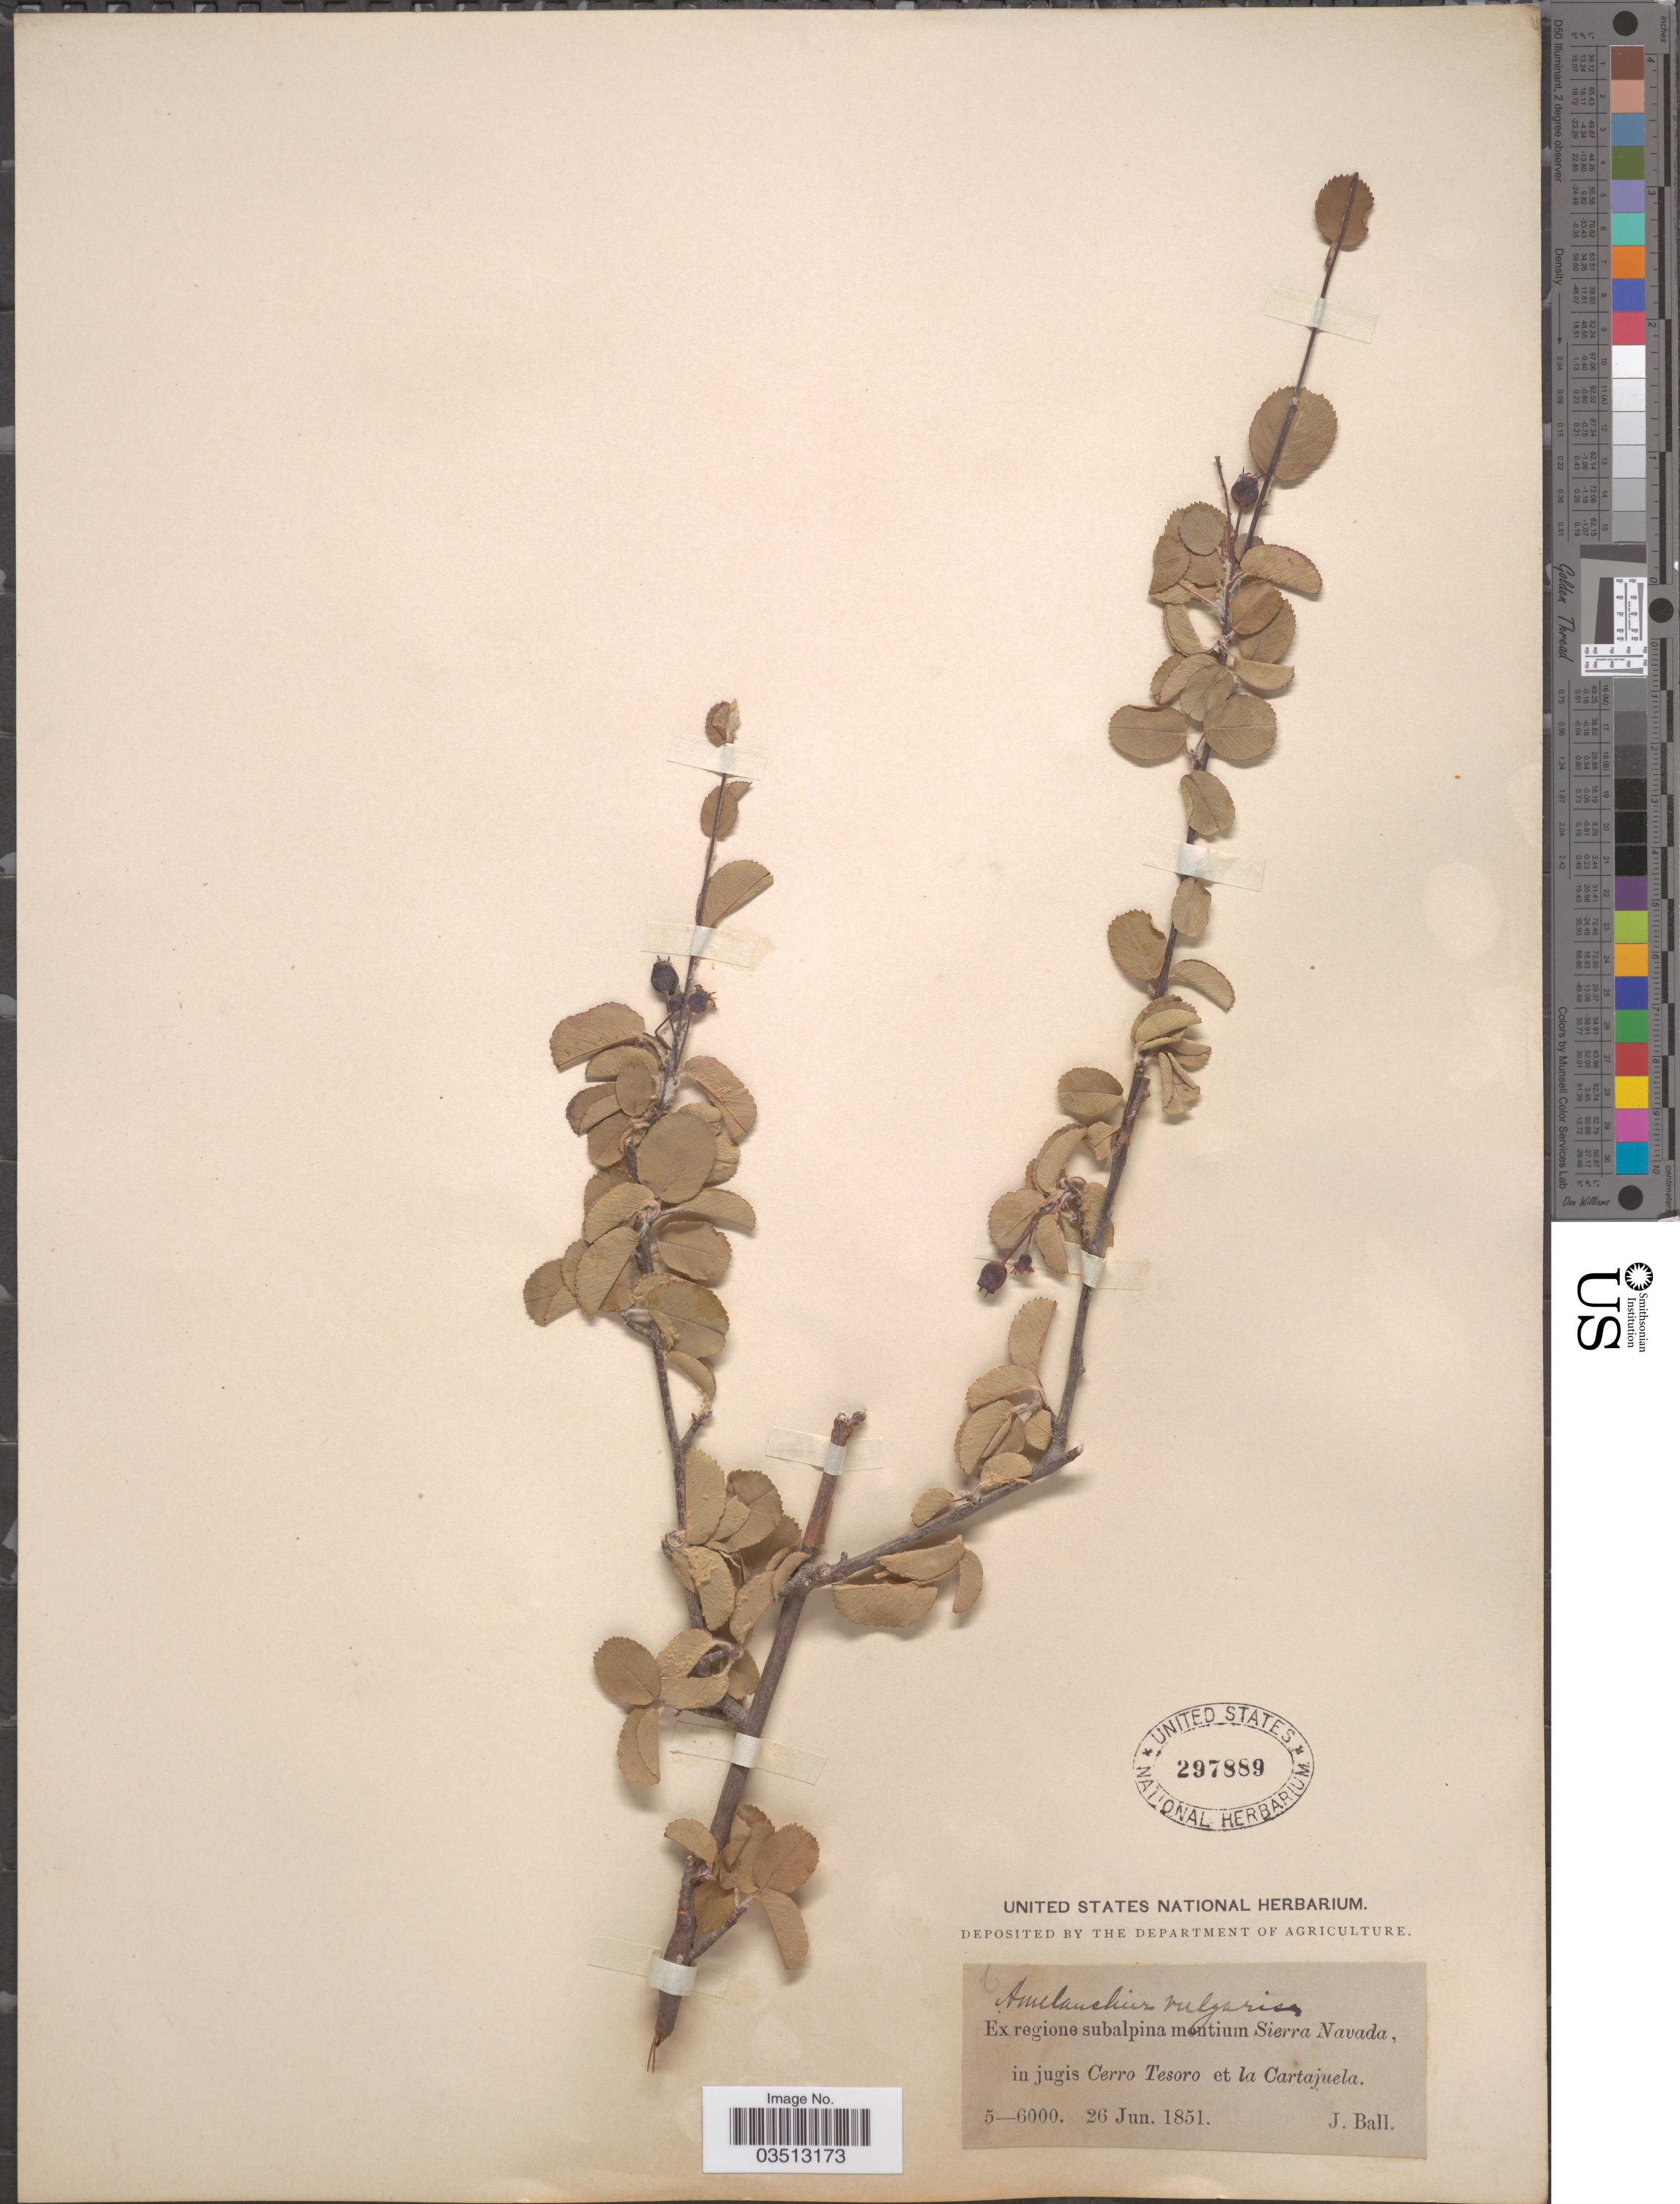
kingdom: Plantae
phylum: Tracheophyta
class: Magnoliopsida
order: Rosales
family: Rosaceae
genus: Amelanchier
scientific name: Amelanchier vulgaris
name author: Moench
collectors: J. Ball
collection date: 1851-06-26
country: Spain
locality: Ex regione subalpina montium Sierra Nevada, in jugis Cerro Tesoro et la Cartajuela.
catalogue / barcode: US 297889